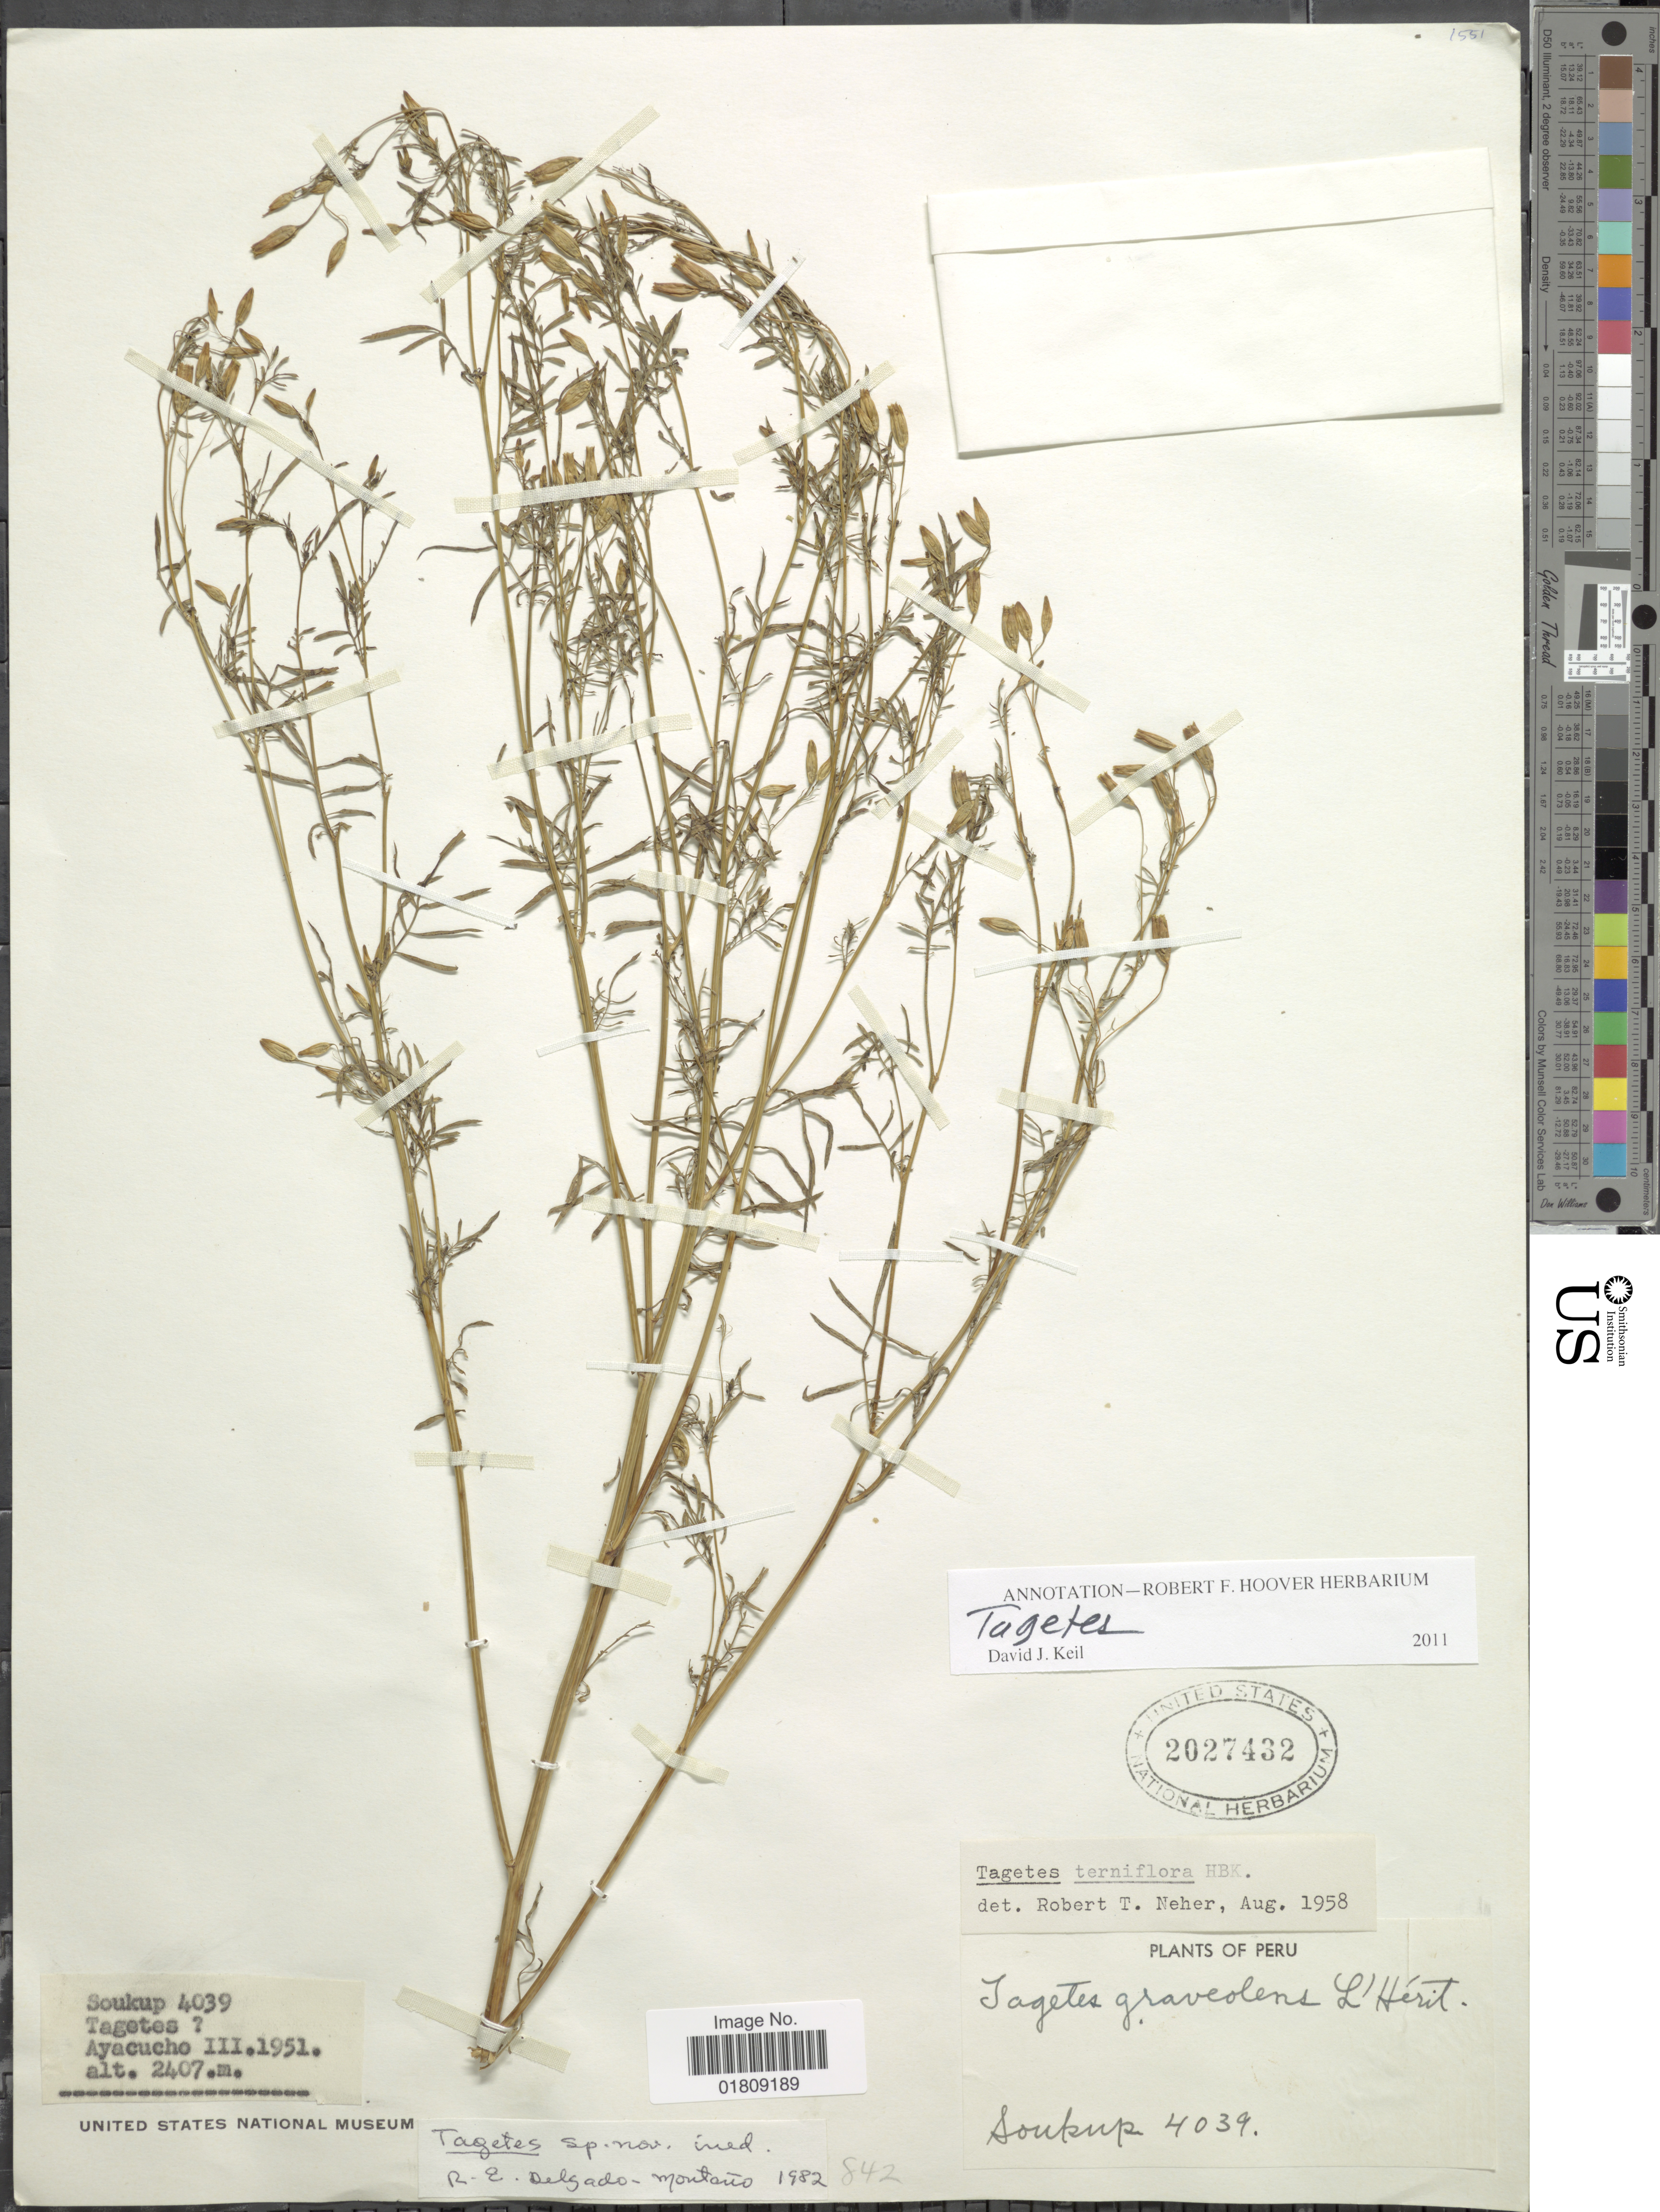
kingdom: Plantae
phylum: Tracheophyta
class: Magnoliopsida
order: Asterales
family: Asteraceae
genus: Tagetes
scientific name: Tagetes sp.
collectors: -- Soukup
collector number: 4039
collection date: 1951-03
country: Peru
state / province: Ayacucho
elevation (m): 2407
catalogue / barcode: US 2027432